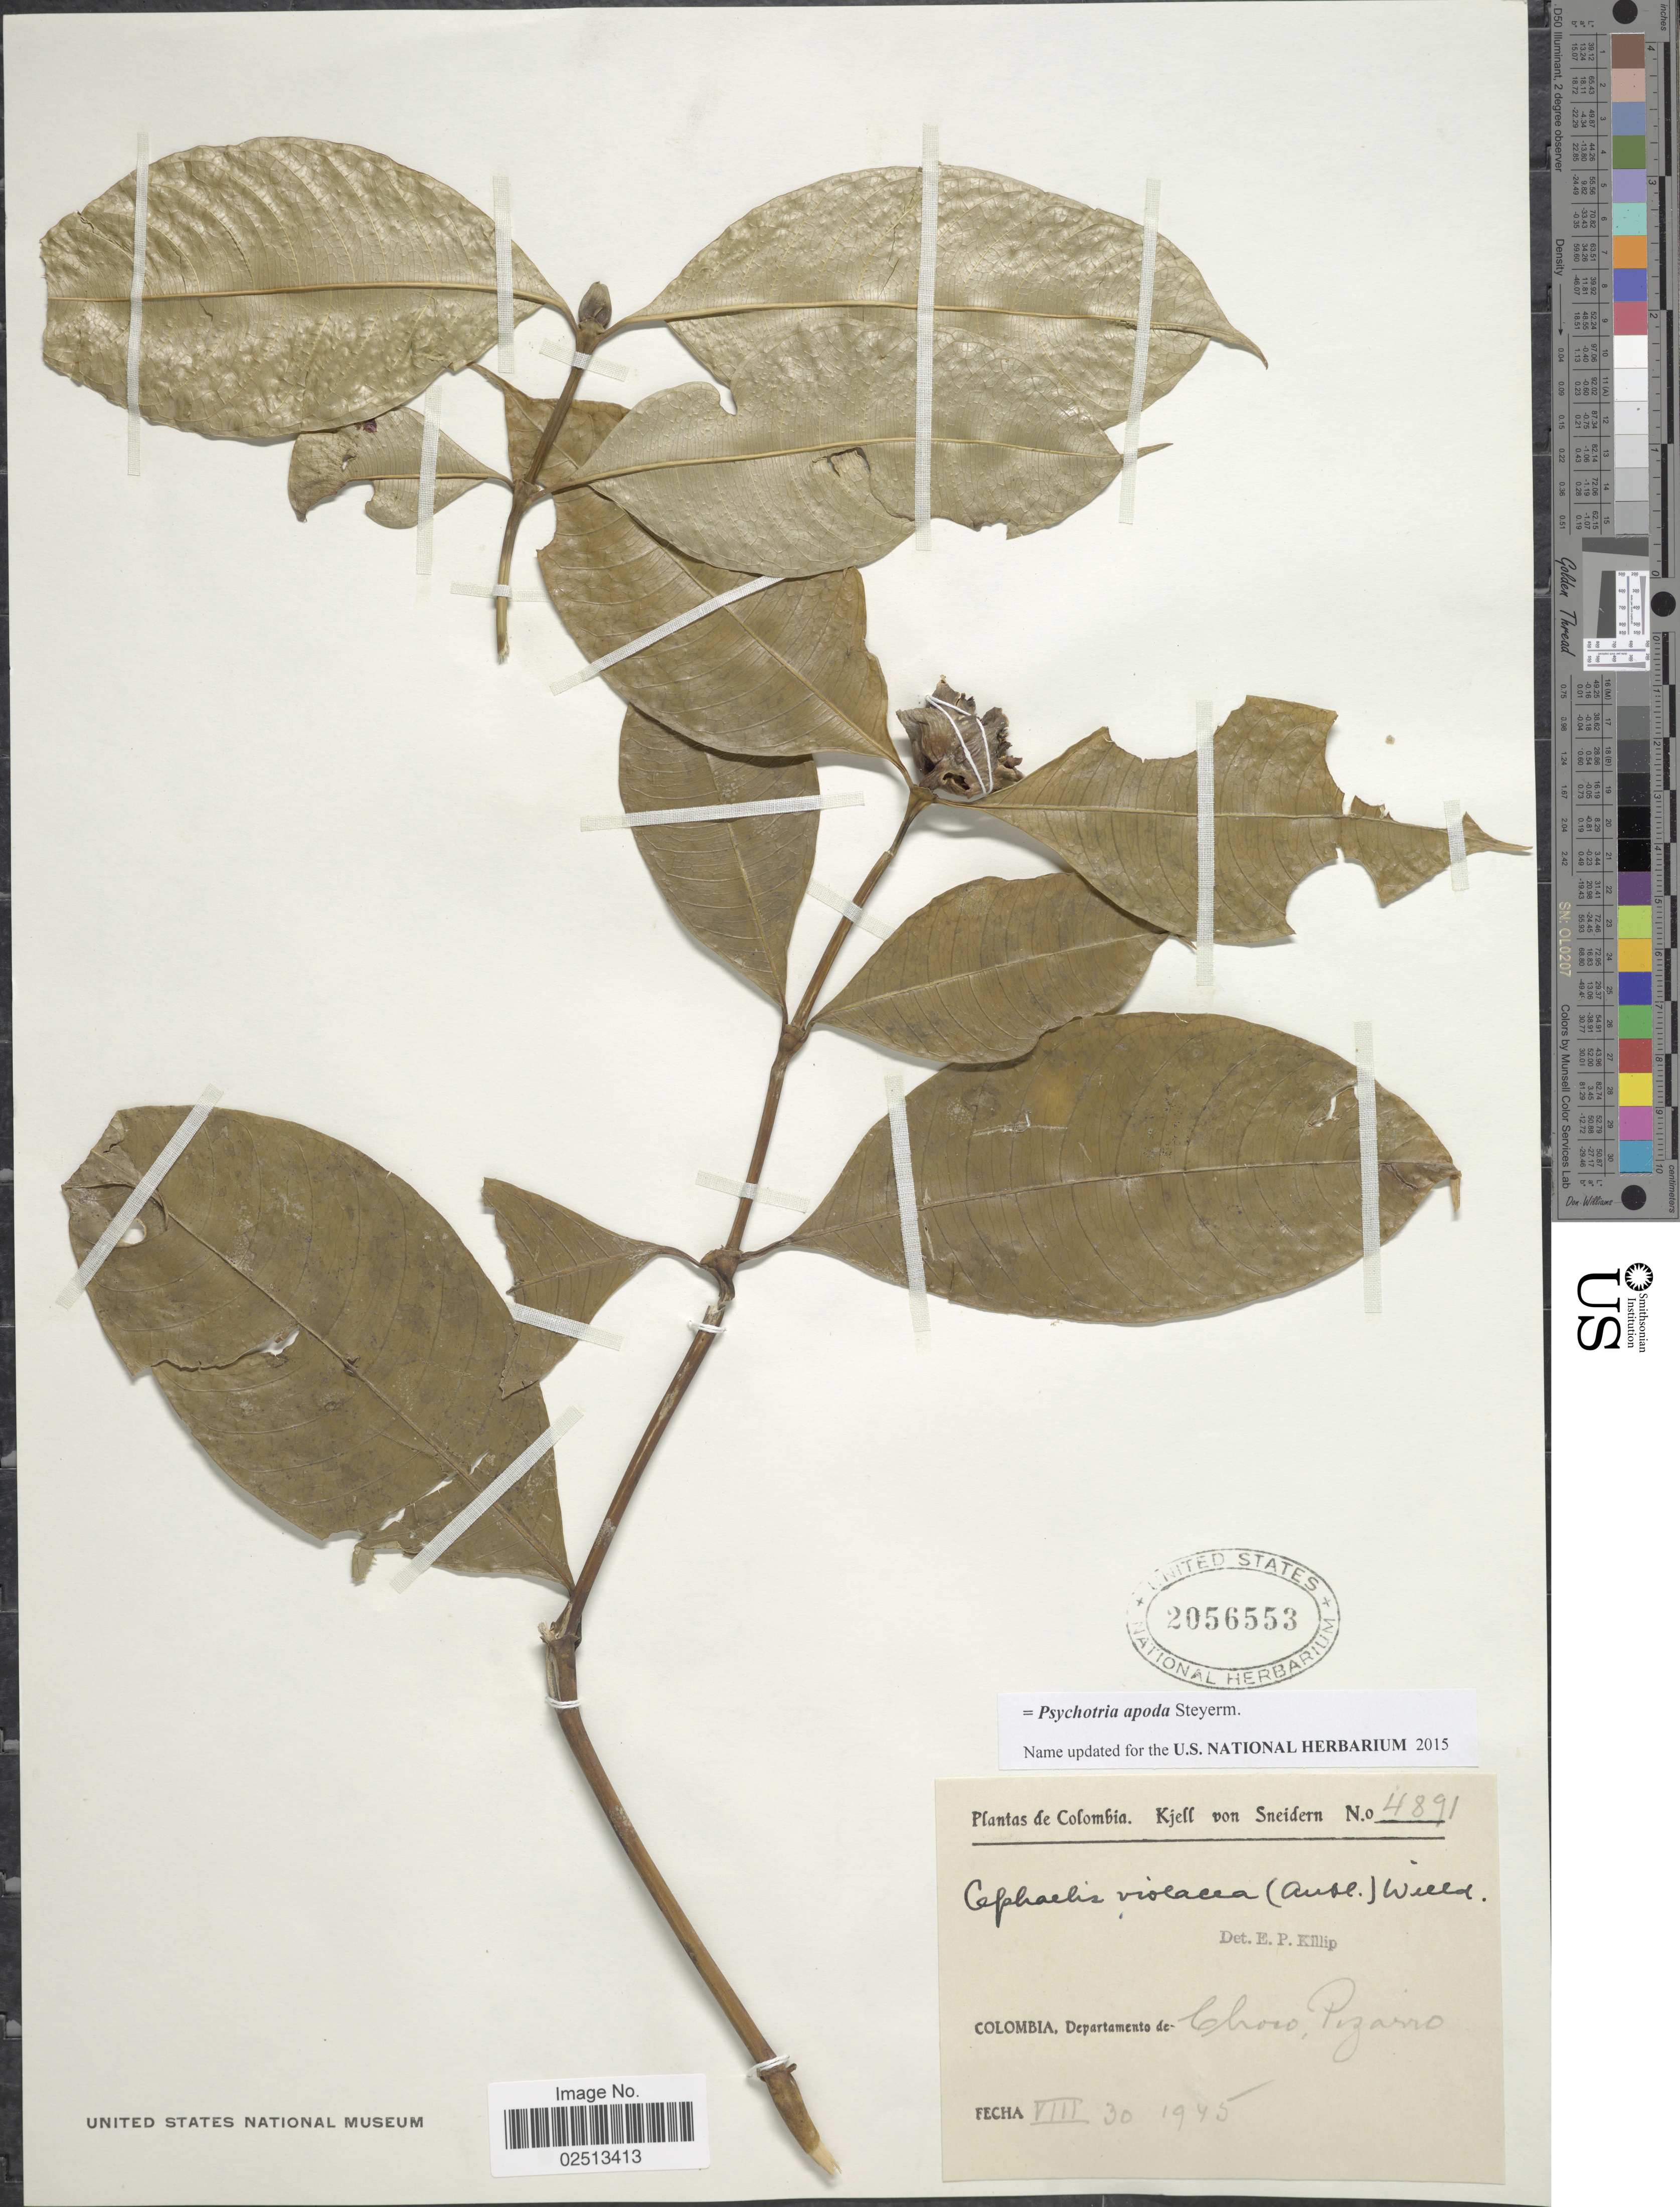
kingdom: Plantae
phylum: Tracheophyta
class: Magnoliopsida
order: Gentianales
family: Rubiaceae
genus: Psychotria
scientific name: Psychotria apoda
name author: Steyerm.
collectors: K. von Sneidern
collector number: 4891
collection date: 1945-08-30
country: Colombia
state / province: Chocó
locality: Departamento de Choco, Pizarro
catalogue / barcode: US 2056553